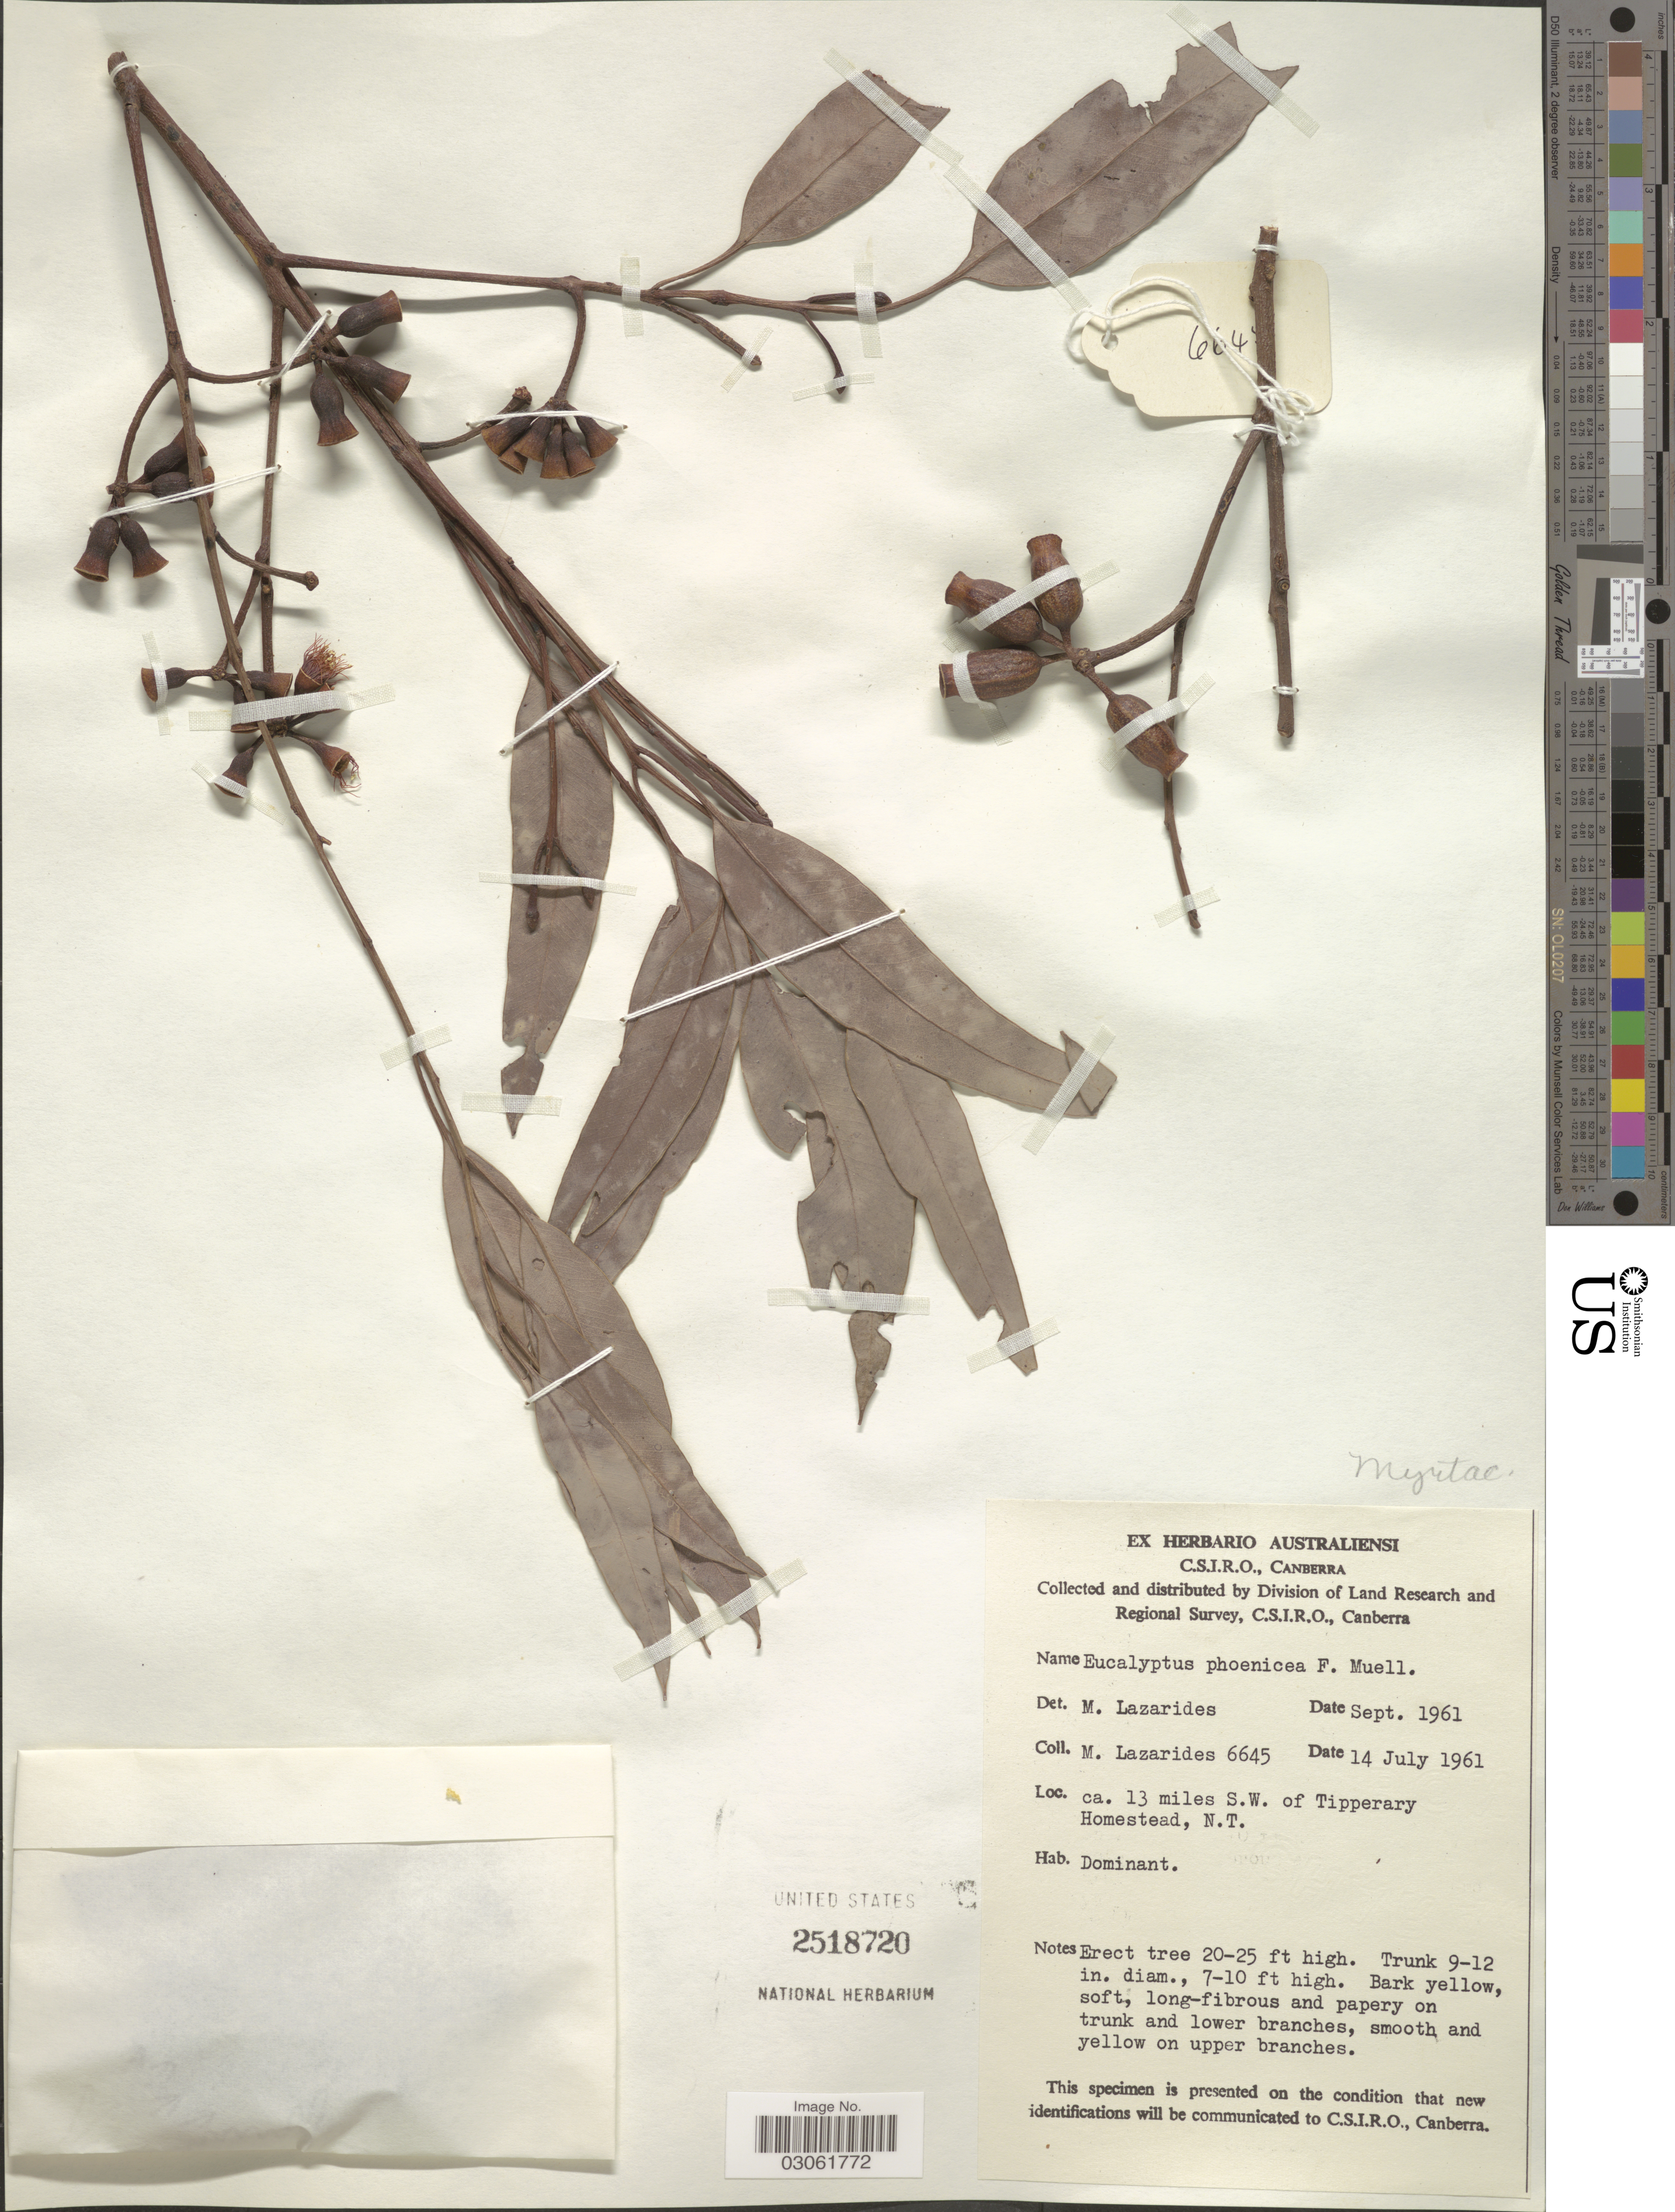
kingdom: Plantae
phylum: Tracheophyta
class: Magnoliopsida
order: Myrtales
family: Myrtaceae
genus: Eucalyptus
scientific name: Eucalyptus phoenicea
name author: F. Muell.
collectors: M. Lazarides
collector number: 6645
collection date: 1961-07-14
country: Australia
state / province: Northern Territory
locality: Ca. 13 miles S.W. of Tipperary Homestead.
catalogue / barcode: US 2518720